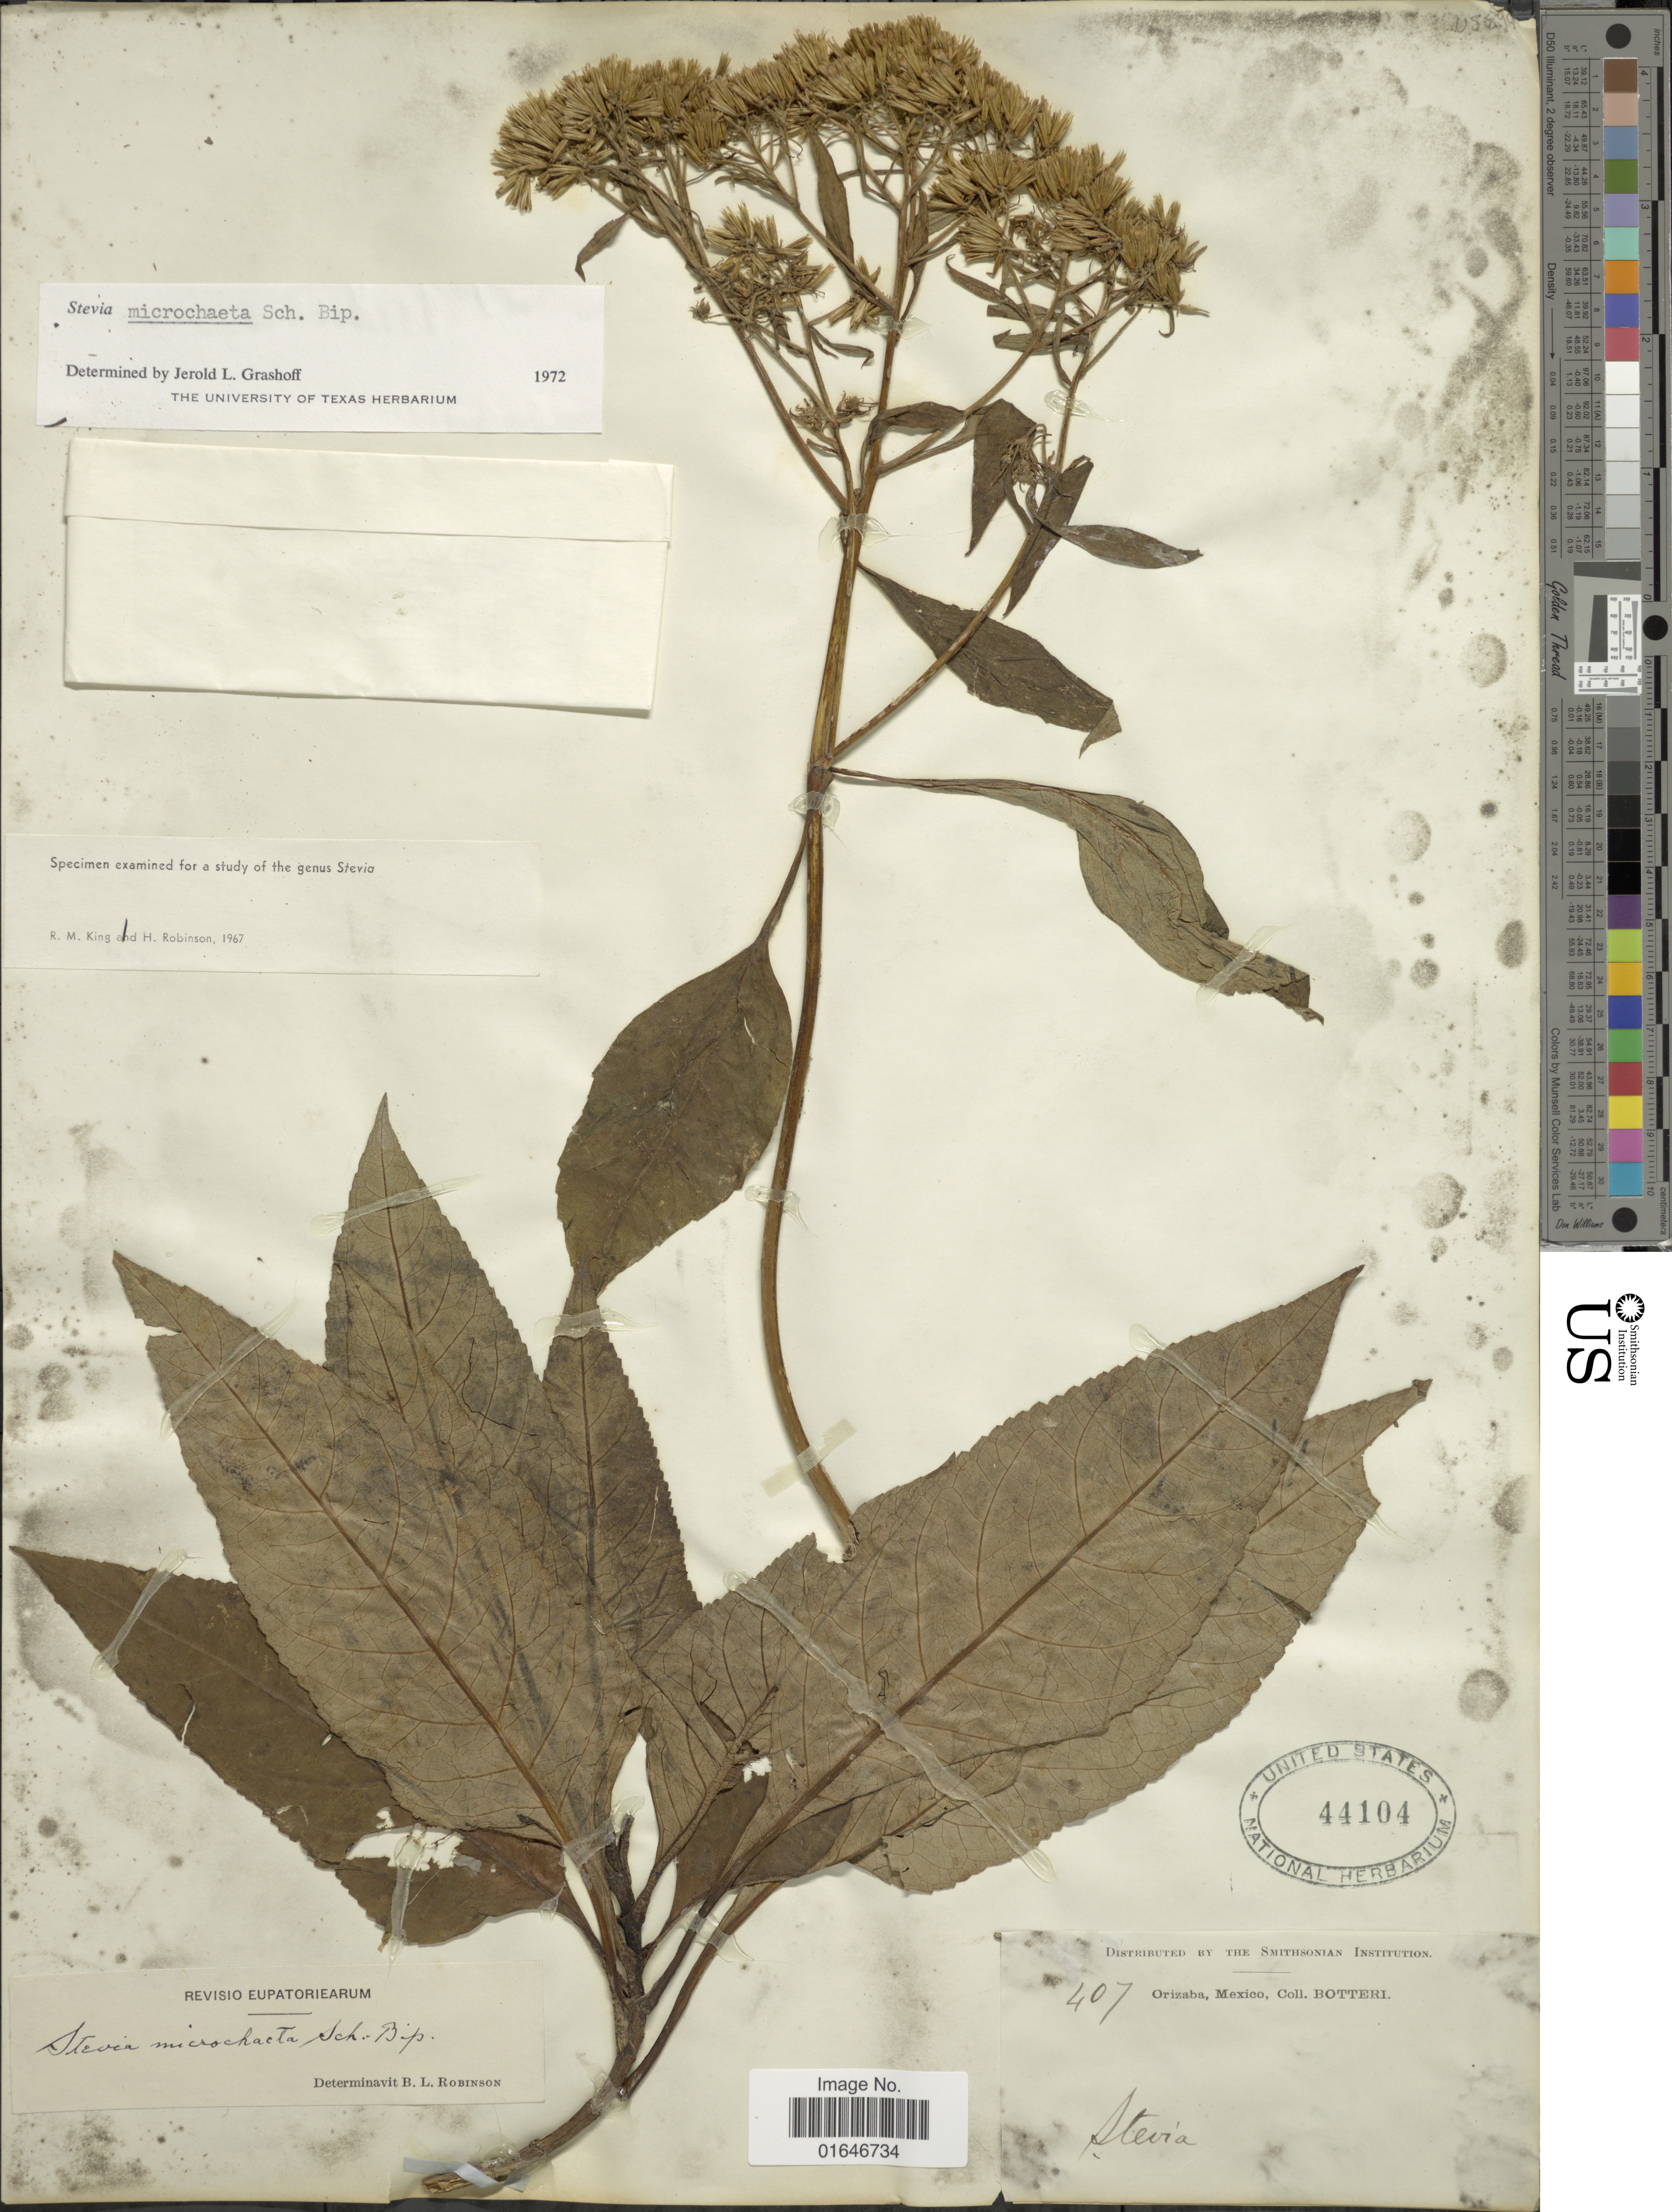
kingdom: Plantae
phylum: Tracheophyta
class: Magnoliopsida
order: Asterales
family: Asteraceae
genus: Stevia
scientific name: Stevia microchaeta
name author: Sch. Bip.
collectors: -. Botteri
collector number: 407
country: Mexico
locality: Orizaba.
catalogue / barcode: US 44104